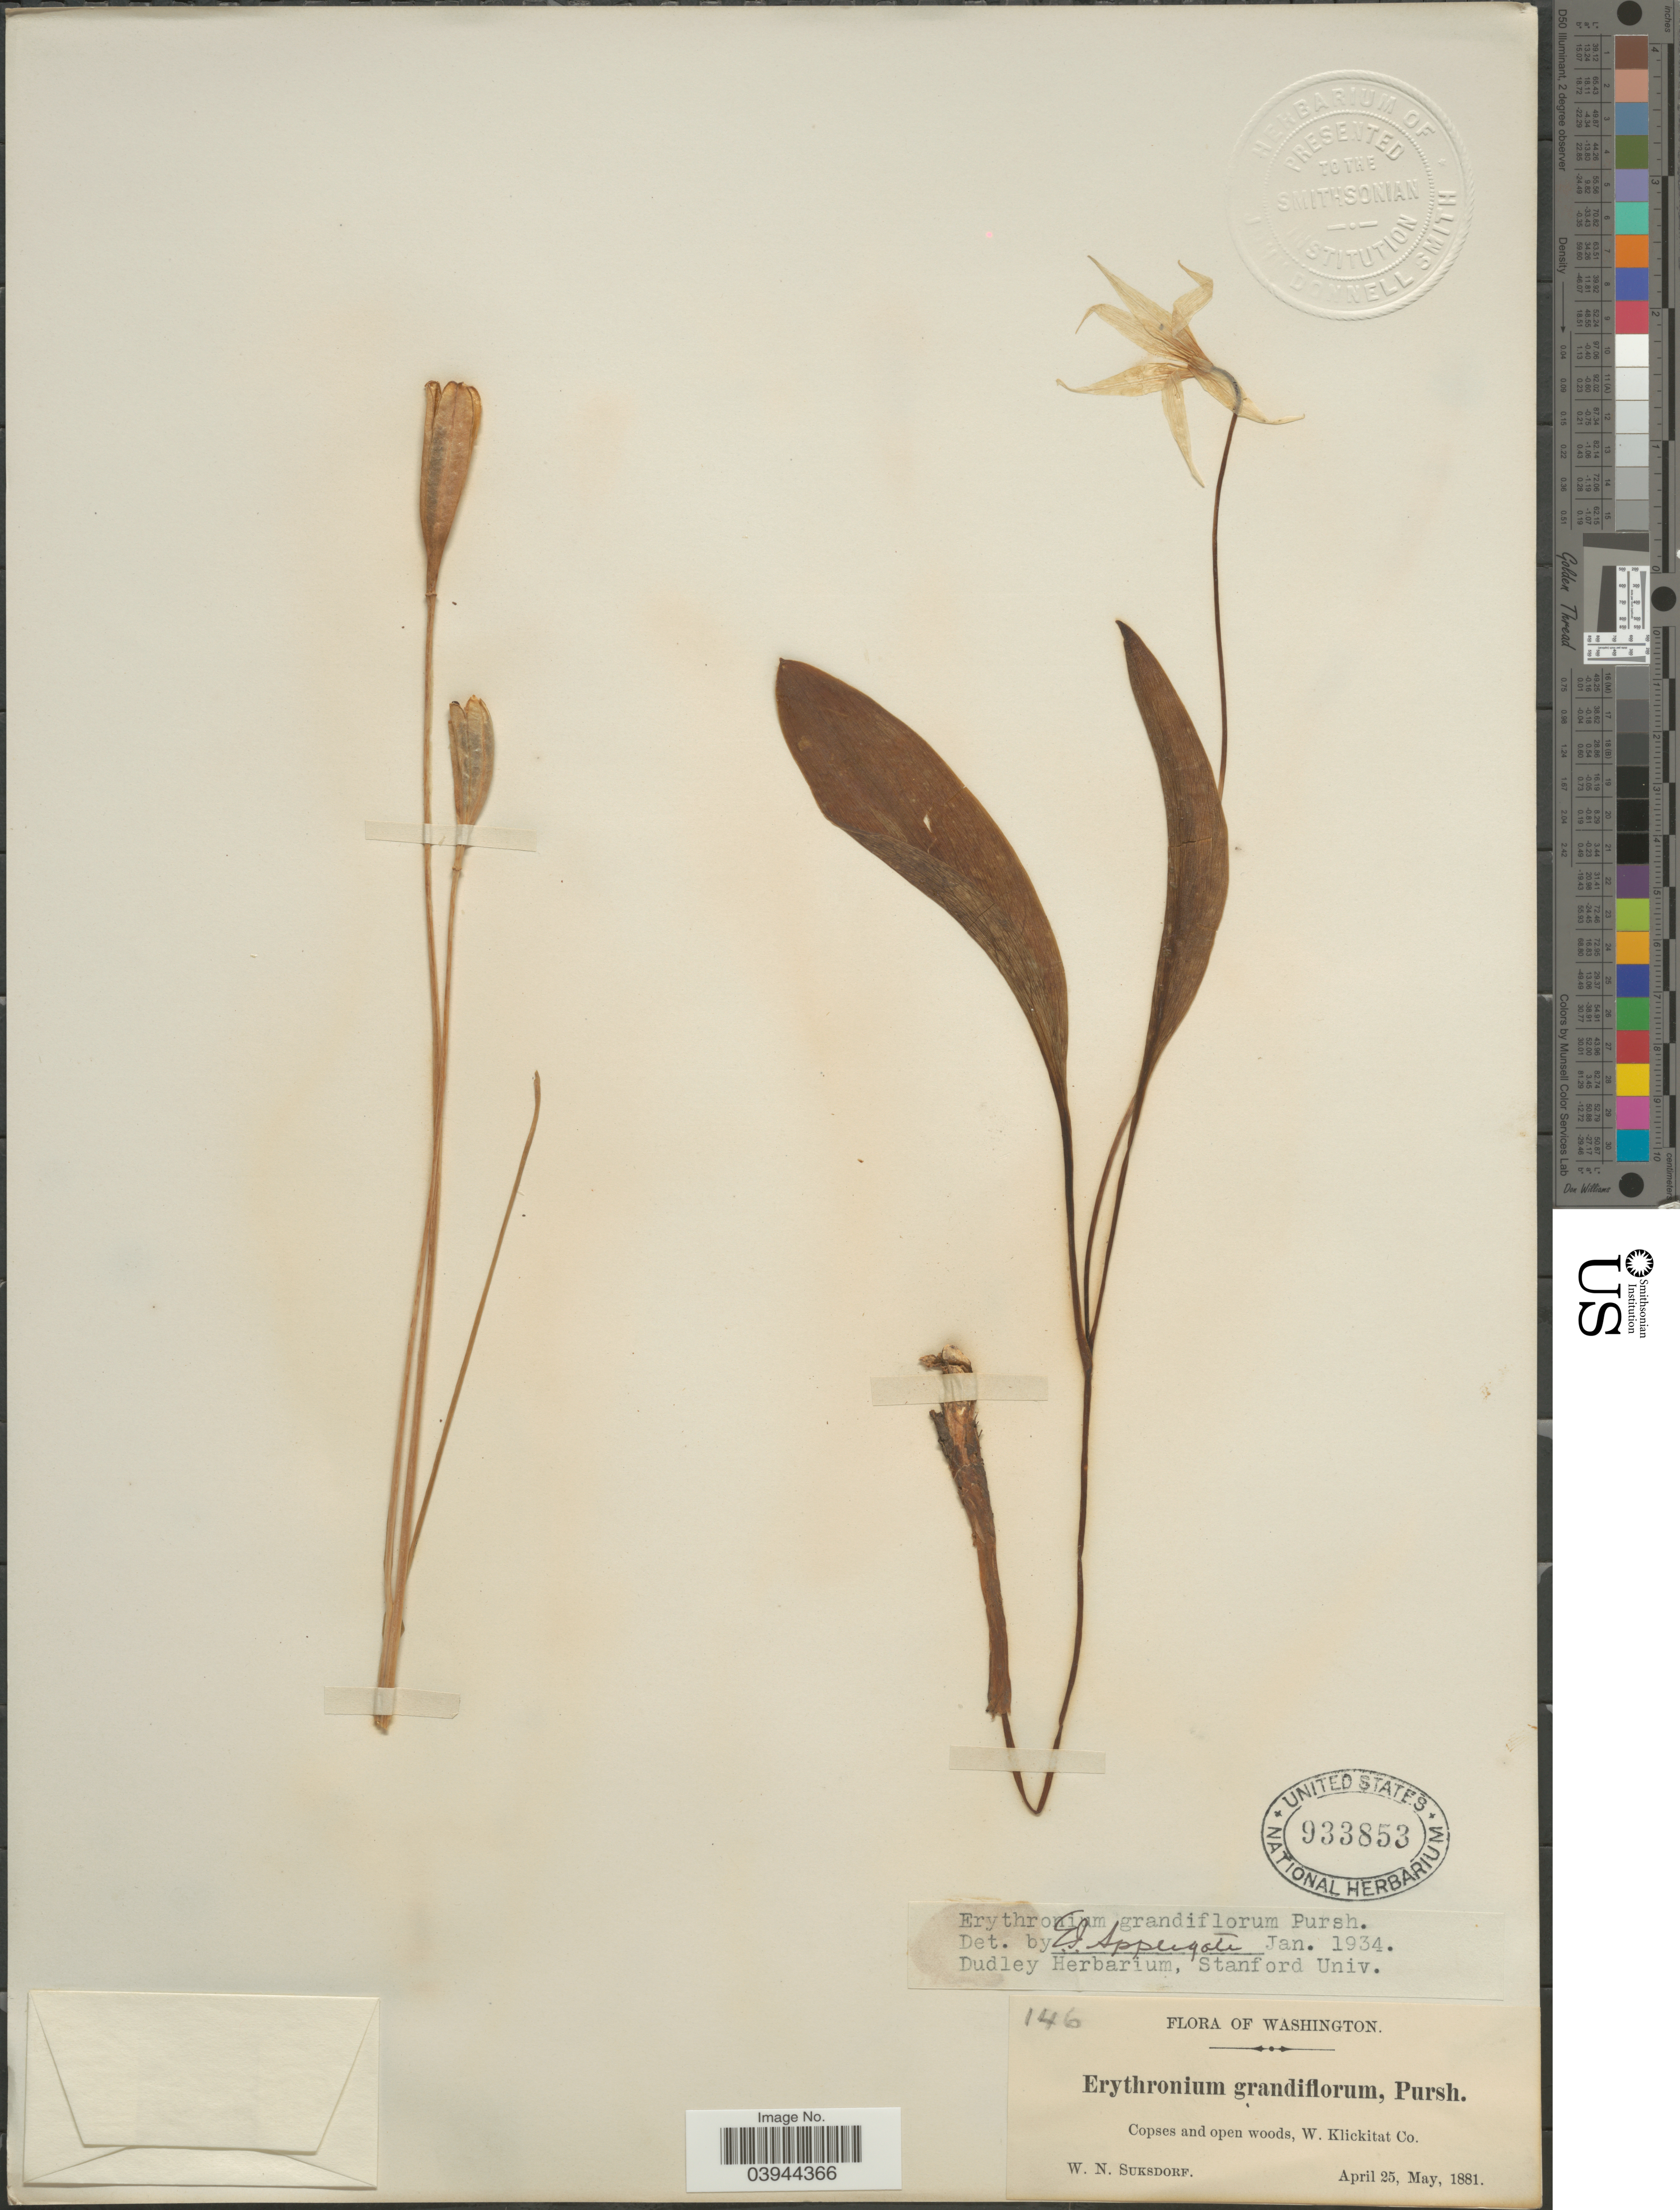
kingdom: Plantae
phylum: Tracheophyta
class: Liliopsida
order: Liliales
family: Liliaceae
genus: Erythronium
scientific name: Erythronium grandiflorum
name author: Pursh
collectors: W. N. Suksdorf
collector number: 146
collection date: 1881-04-25/1881-05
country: United States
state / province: Washington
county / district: Klickitat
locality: Copses and open woods, W. Klickitat Co.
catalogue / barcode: US 933853